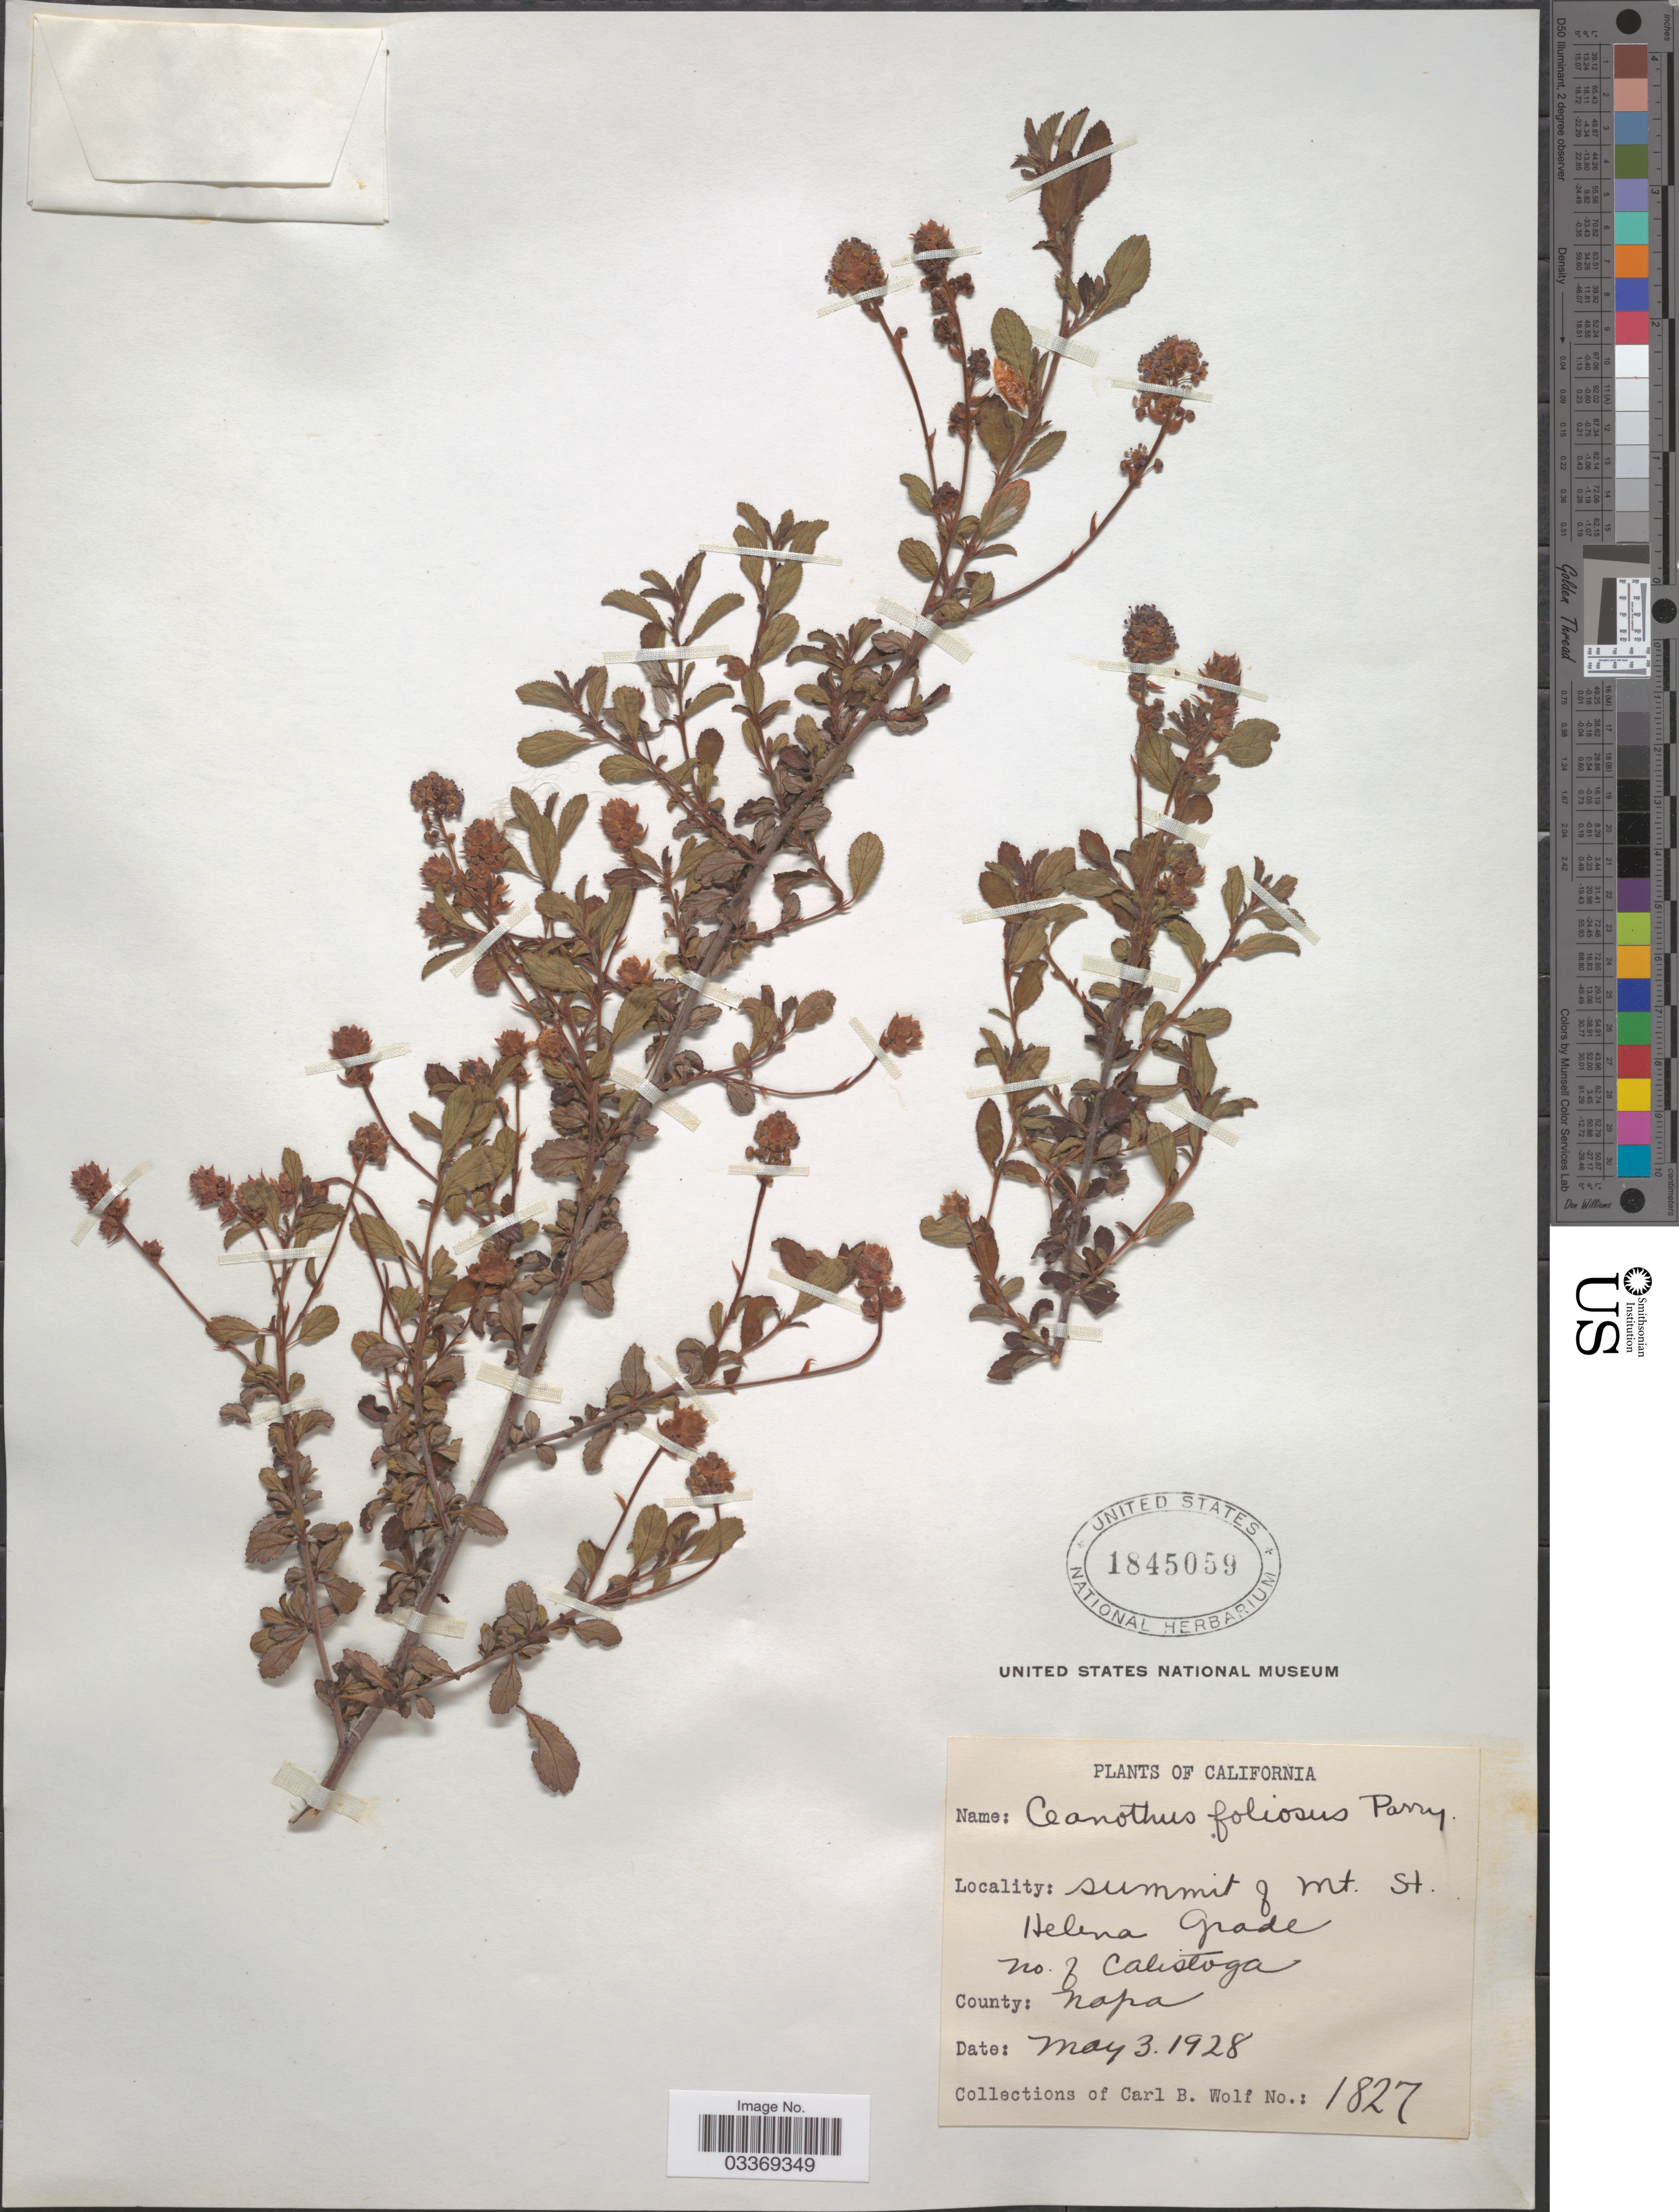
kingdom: Plantae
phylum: Tracheophyta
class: Magnoliopsida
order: Rosales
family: Rhamnaceae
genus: Ceanothus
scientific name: Ceanothus foliosus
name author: Parry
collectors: C. B. Wolf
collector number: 1827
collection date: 1928-05-03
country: United States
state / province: California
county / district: Napa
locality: Summit of Mt. St. Helena Grade no. of Calistoga. County: Napa.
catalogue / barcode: US 1845059